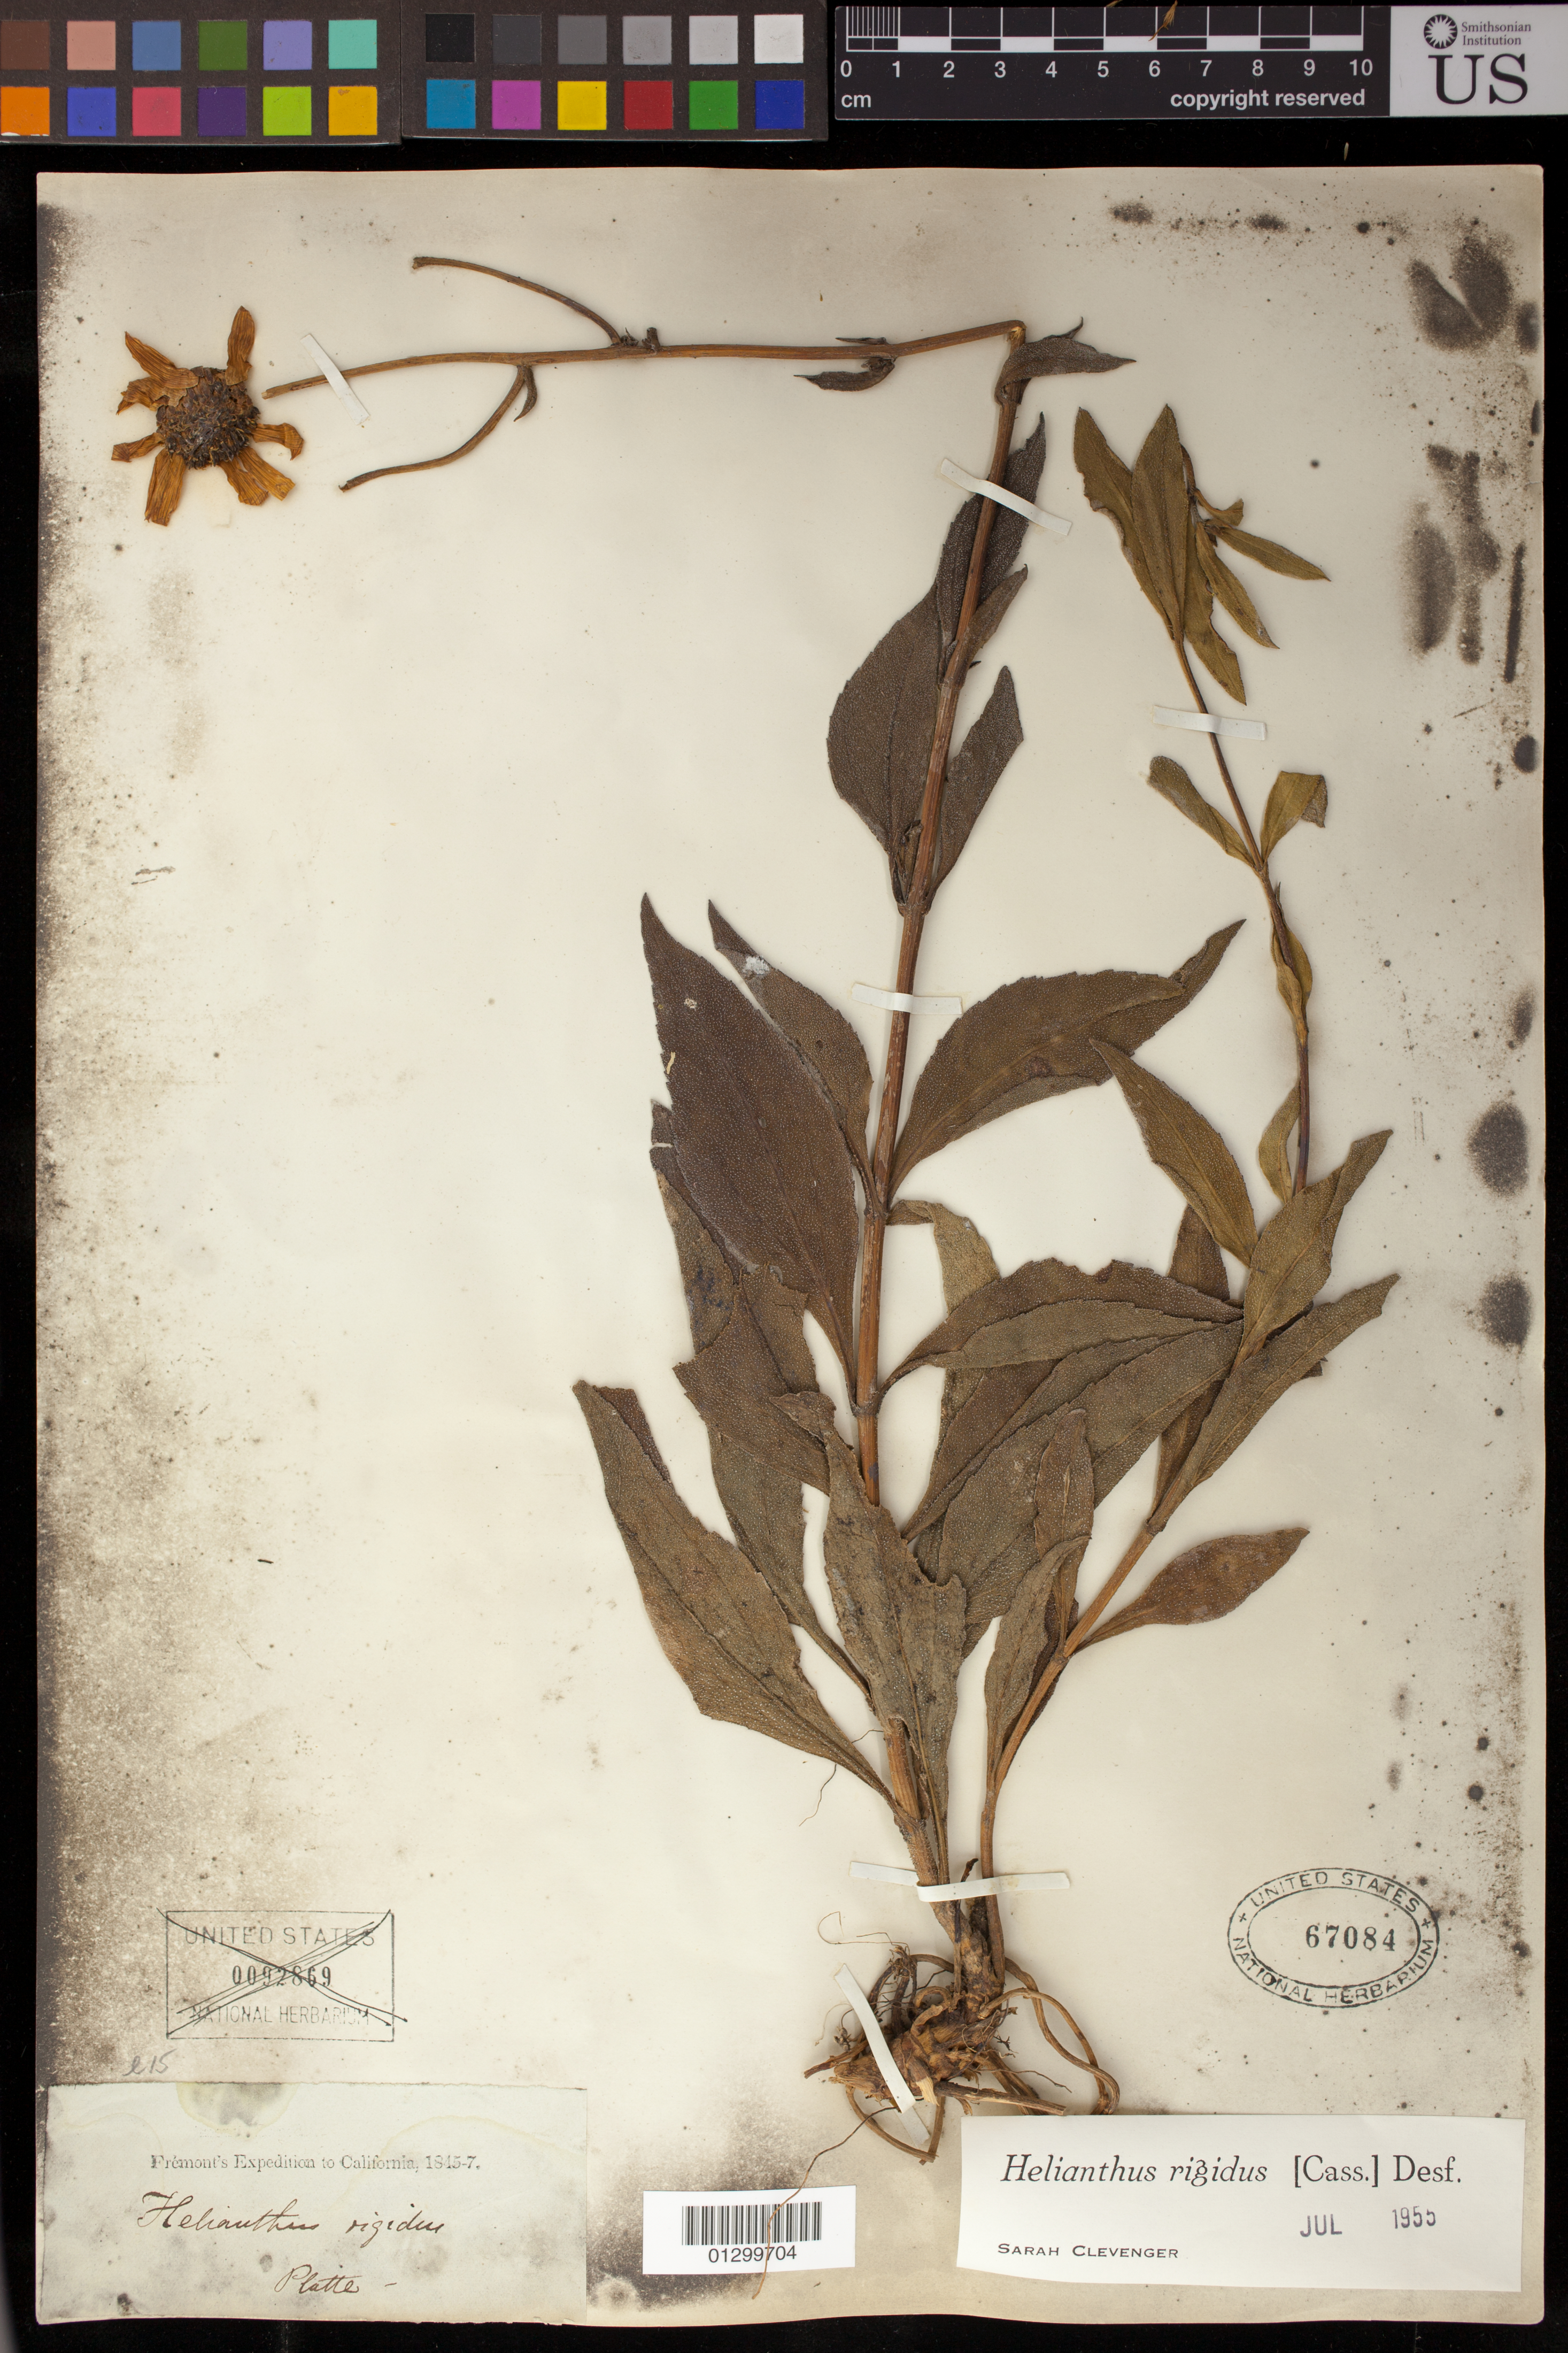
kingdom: Plantae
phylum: Tracheophyta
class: Magnoliopsida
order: Asterales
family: Asteraceae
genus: Helianthus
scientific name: Helianthus rigidus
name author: (Cass.) Desf.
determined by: Clevenger, S. L.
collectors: J. C. Frémont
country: United States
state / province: Colorado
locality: Platte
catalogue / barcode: US 67084